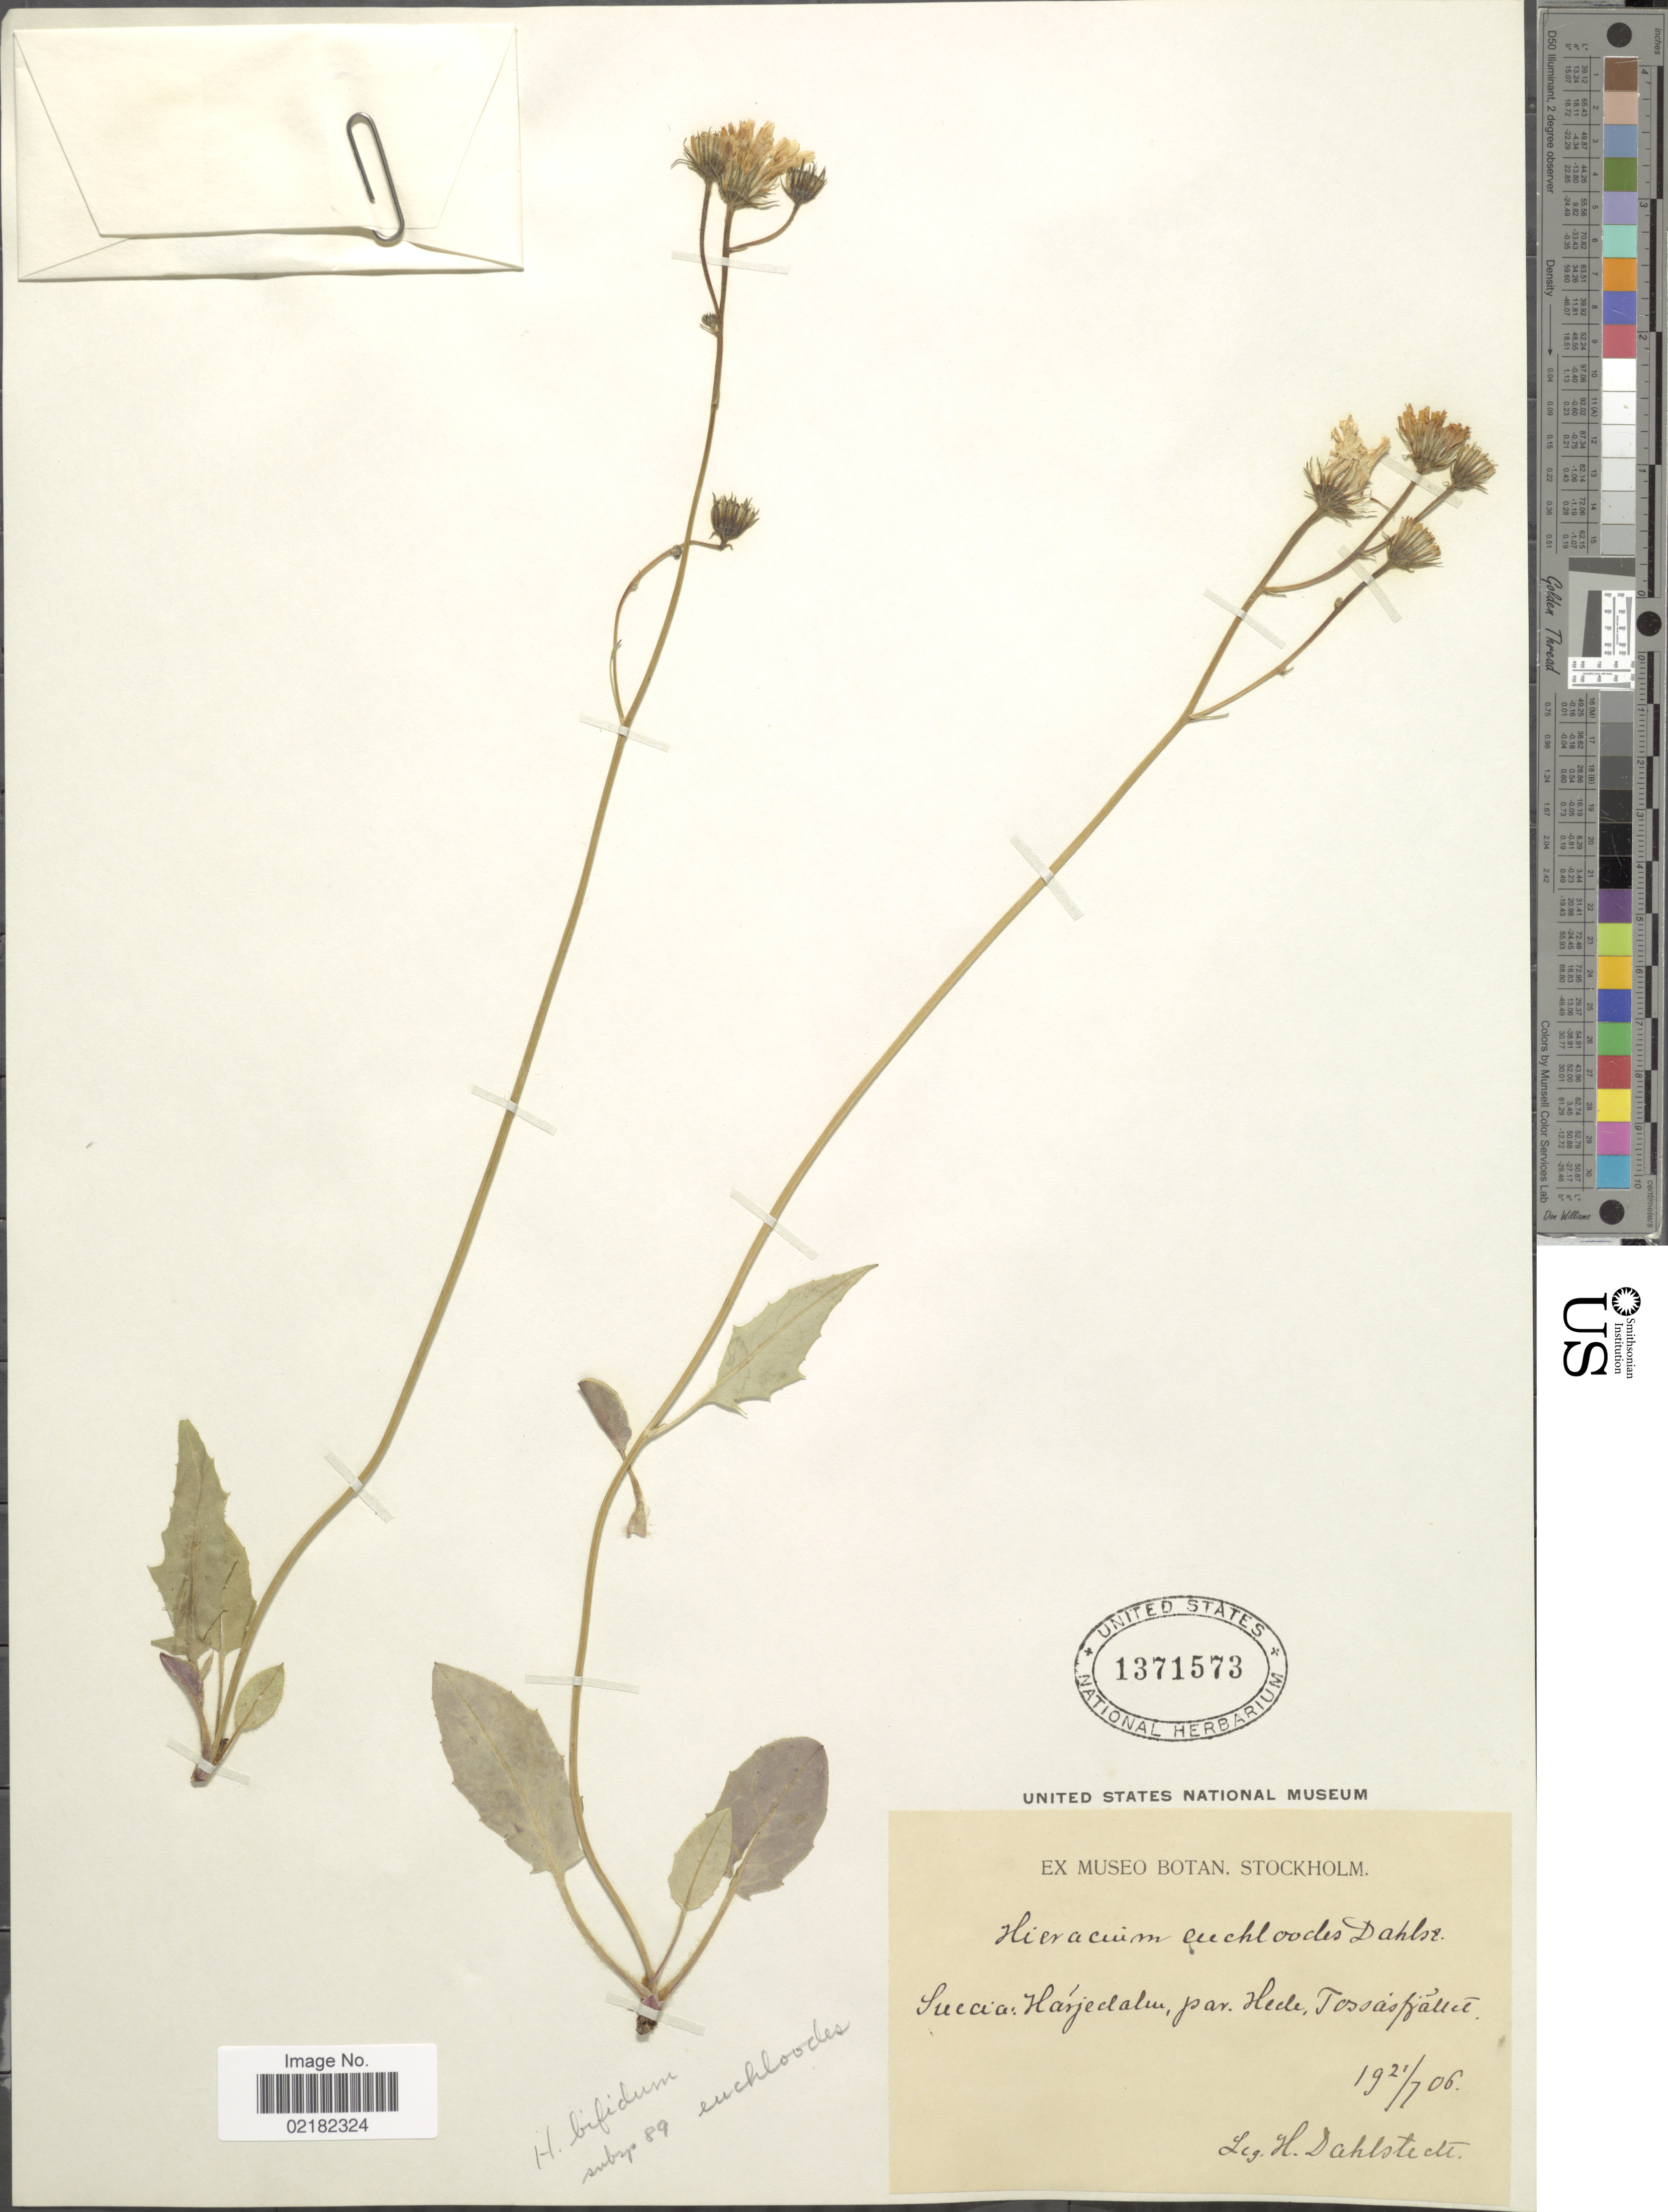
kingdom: Plantae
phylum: Tracheophyta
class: Magnoliopsida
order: Asterales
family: Asteraceae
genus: Hieracium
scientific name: Hieracium bifidum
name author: Hornem.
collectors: H. G. Dahlstedt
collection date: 1906-07-21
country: Sweden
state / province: Jämtland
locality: Härjedalen, par. Hede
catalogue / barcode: US 1371573